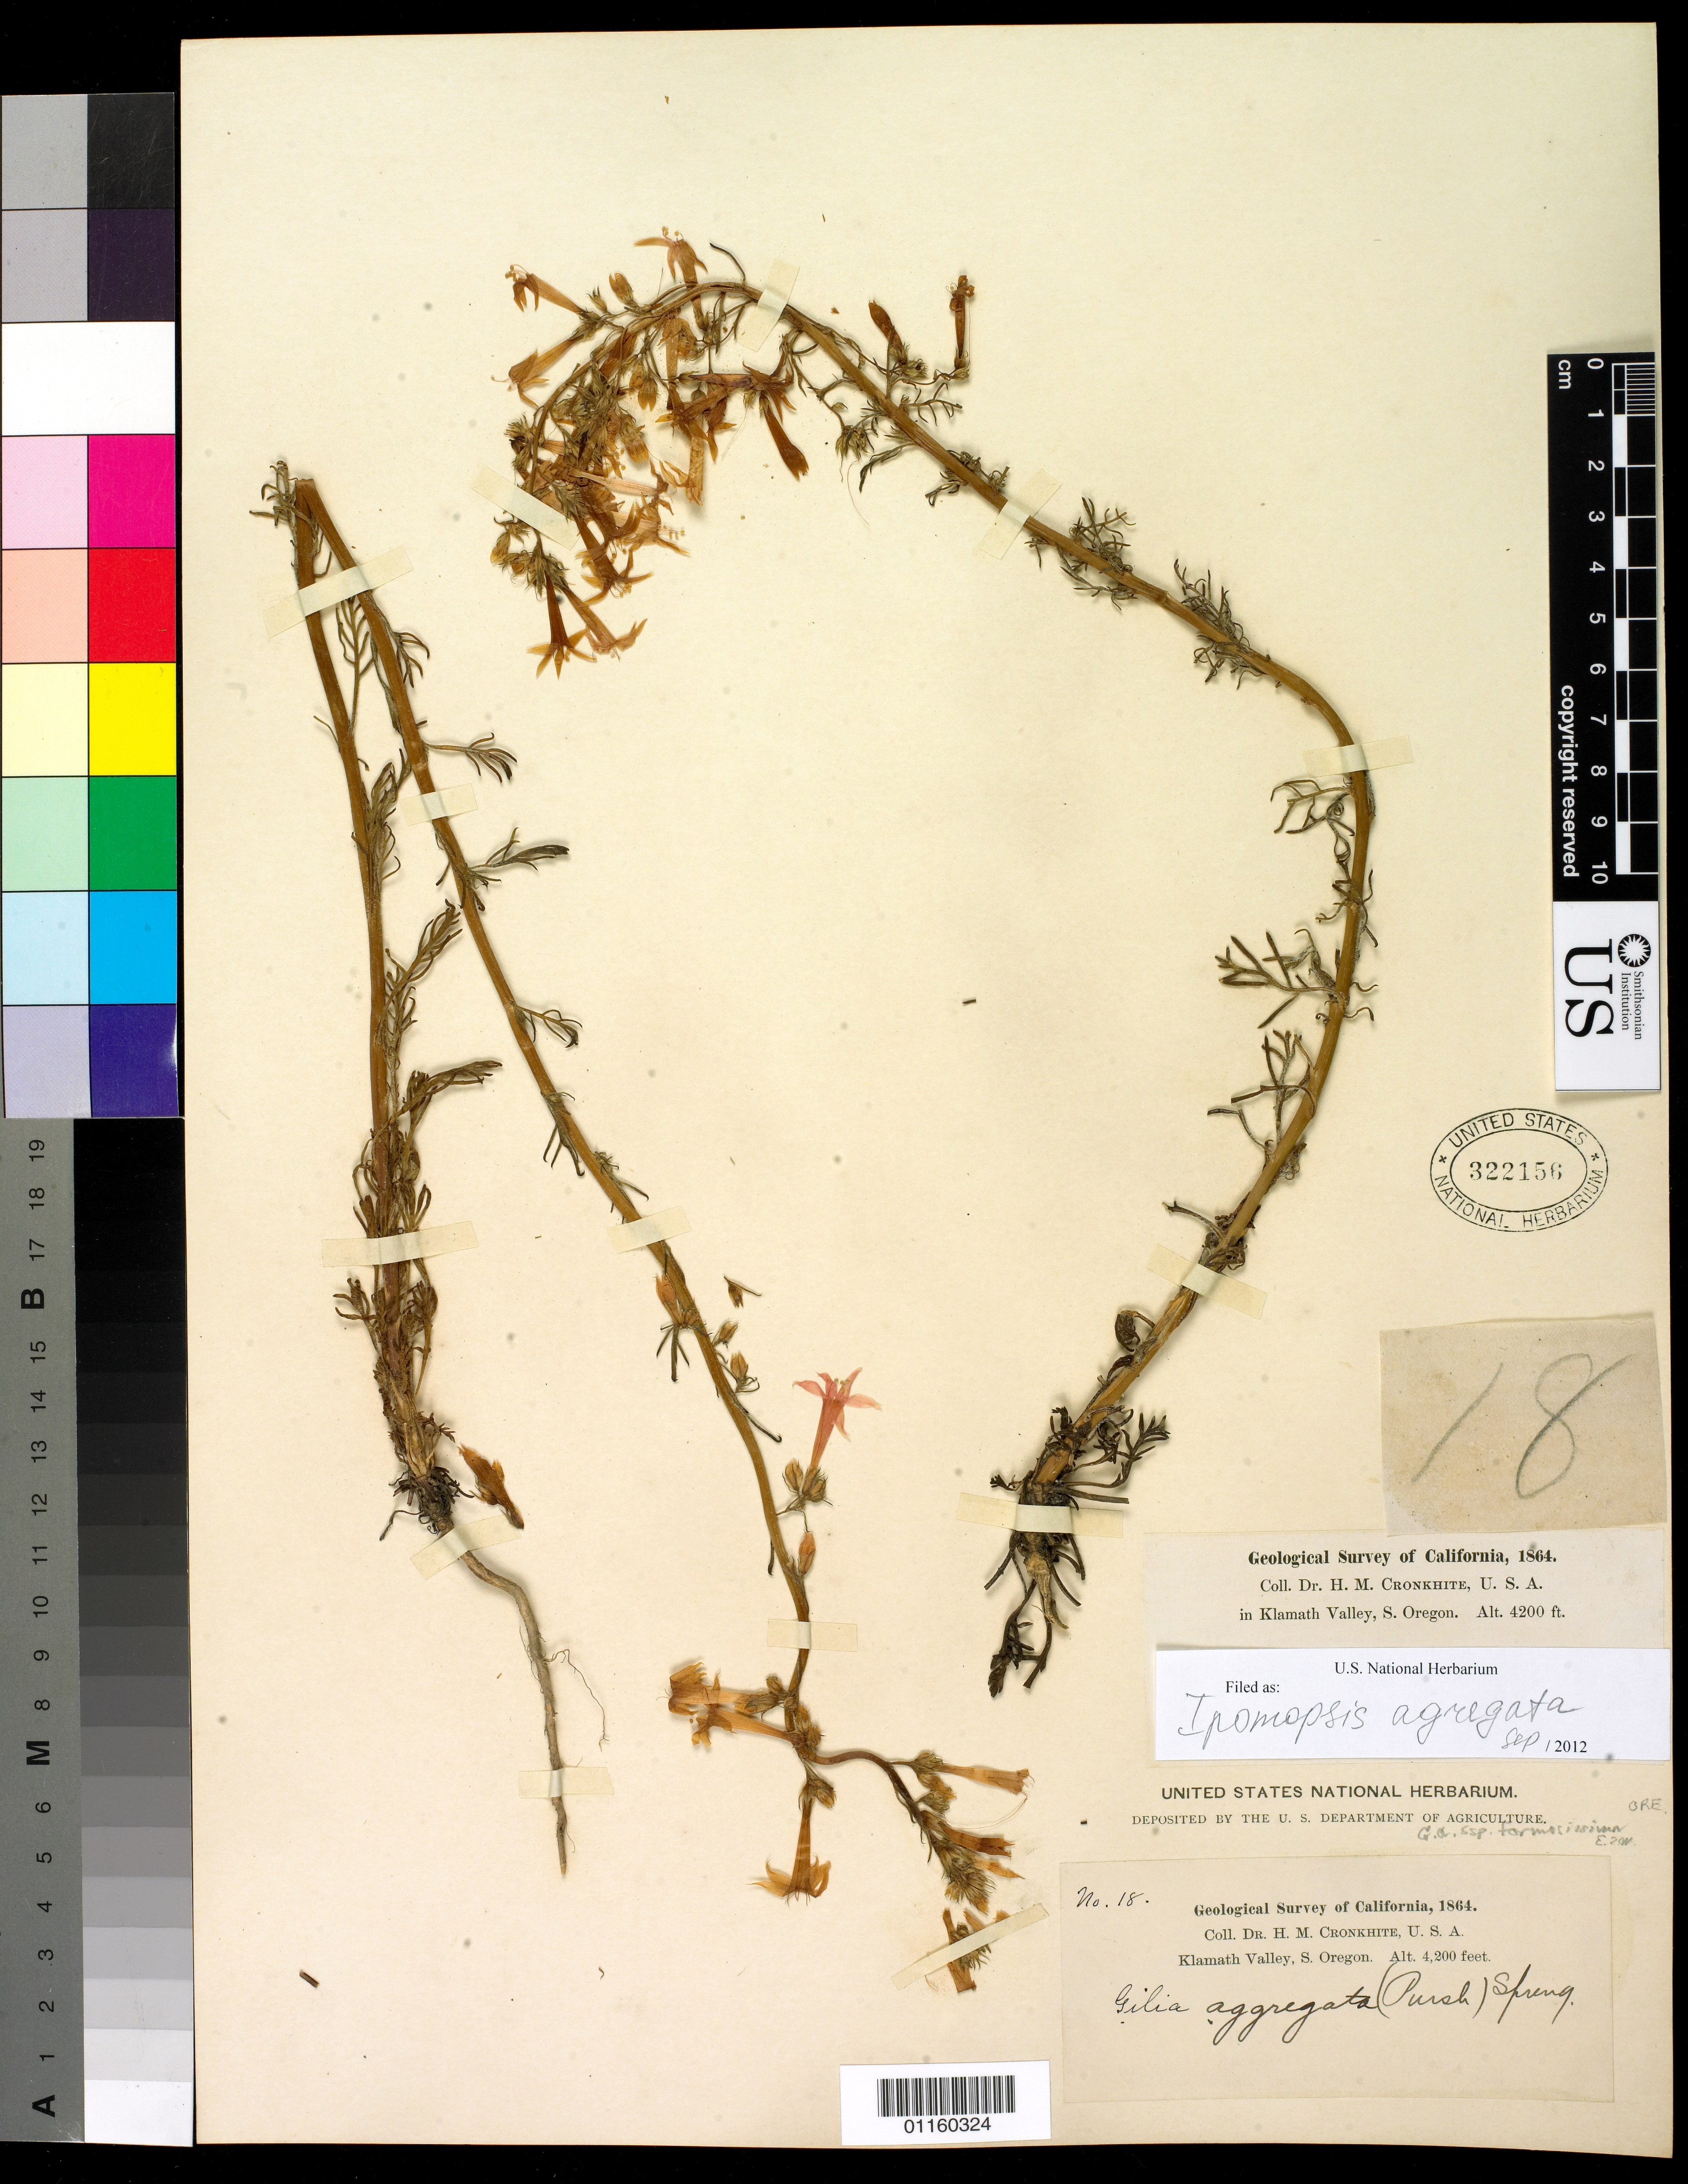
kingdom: Plantae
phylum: Tracheophyta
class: Magnoliopsida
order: Ericales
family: Polemoniaceae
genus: Ipomopsis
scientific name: Ipomopsis aggregata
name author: (Pursh) V.E. Grant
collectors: H. M. Cronkhite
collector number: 18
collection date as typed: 1864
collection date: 1864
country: United States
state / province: Oregon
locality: Klamath Valley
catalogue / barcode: US 322156